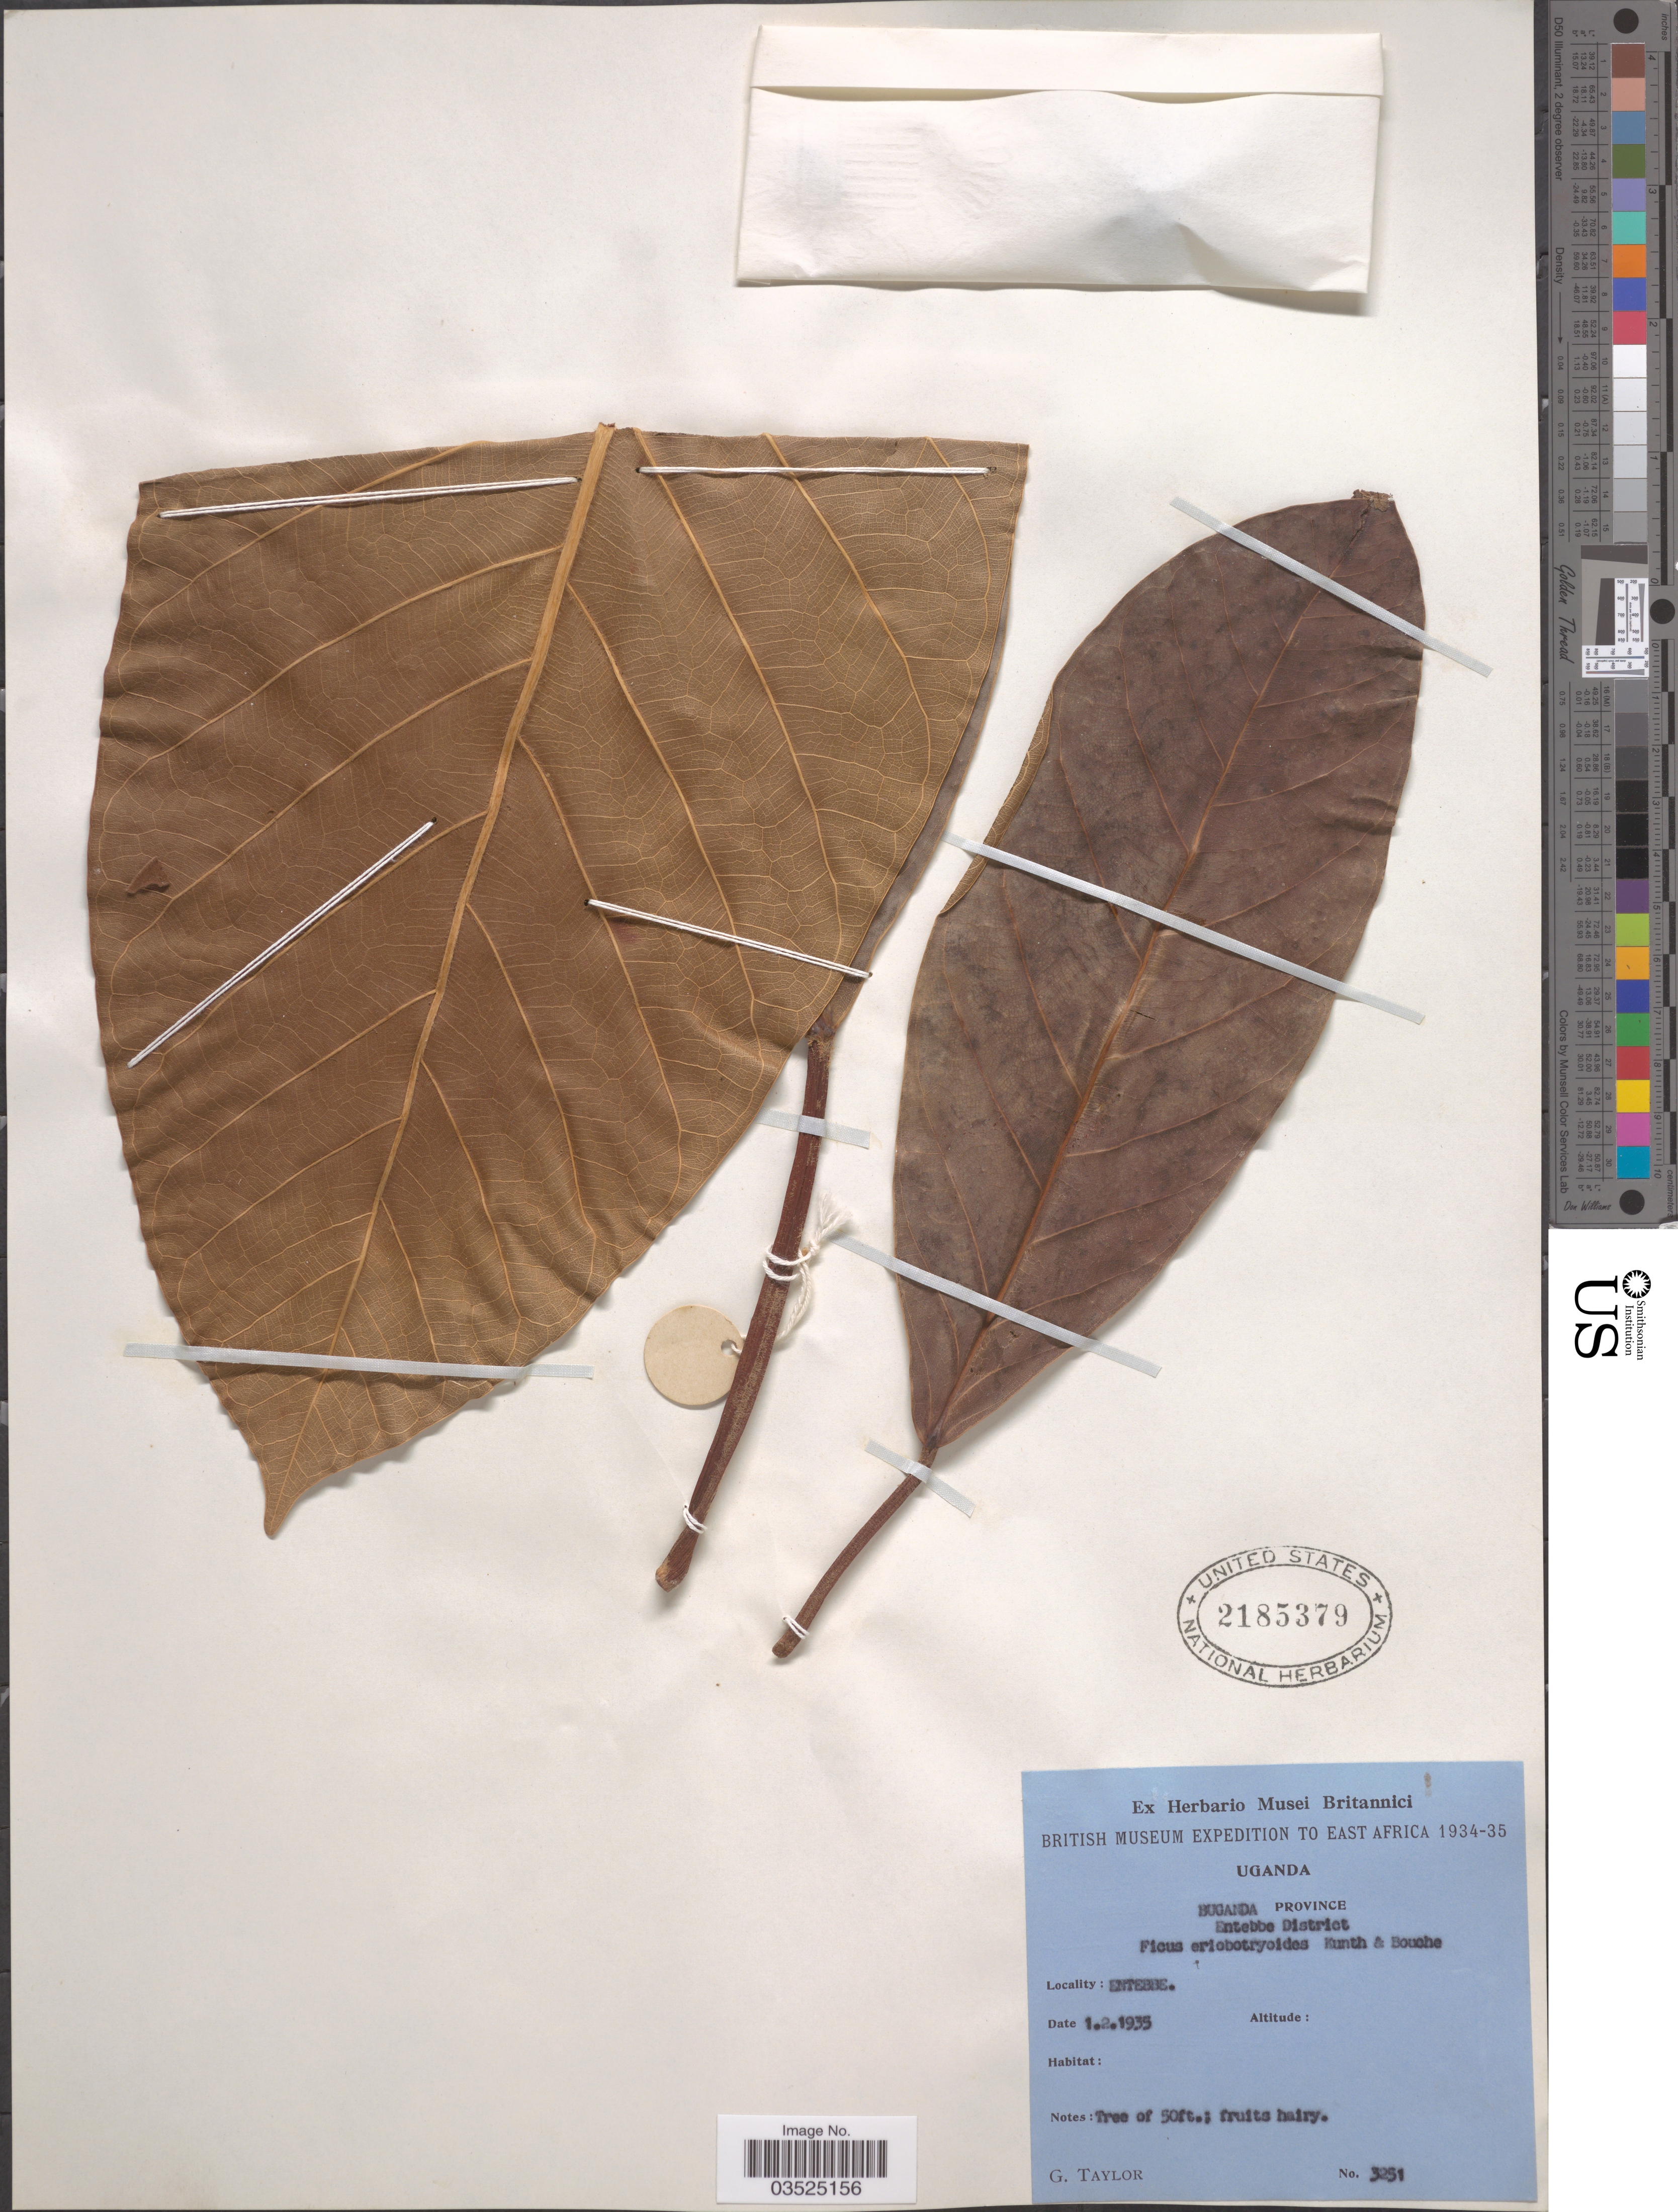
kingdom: Plantae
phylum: Tracheophyta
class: Magnoliopsida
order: Rosales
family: Moraceae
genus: Ficus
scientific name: Ficus eriobotryoides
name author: Kunth & C.D. Bouché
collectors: G. Taylor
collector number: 3251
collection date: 1935-02-01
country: Uganda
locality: Buganda Province. Entebbe District. Entebbe.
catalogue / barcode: US 2185379